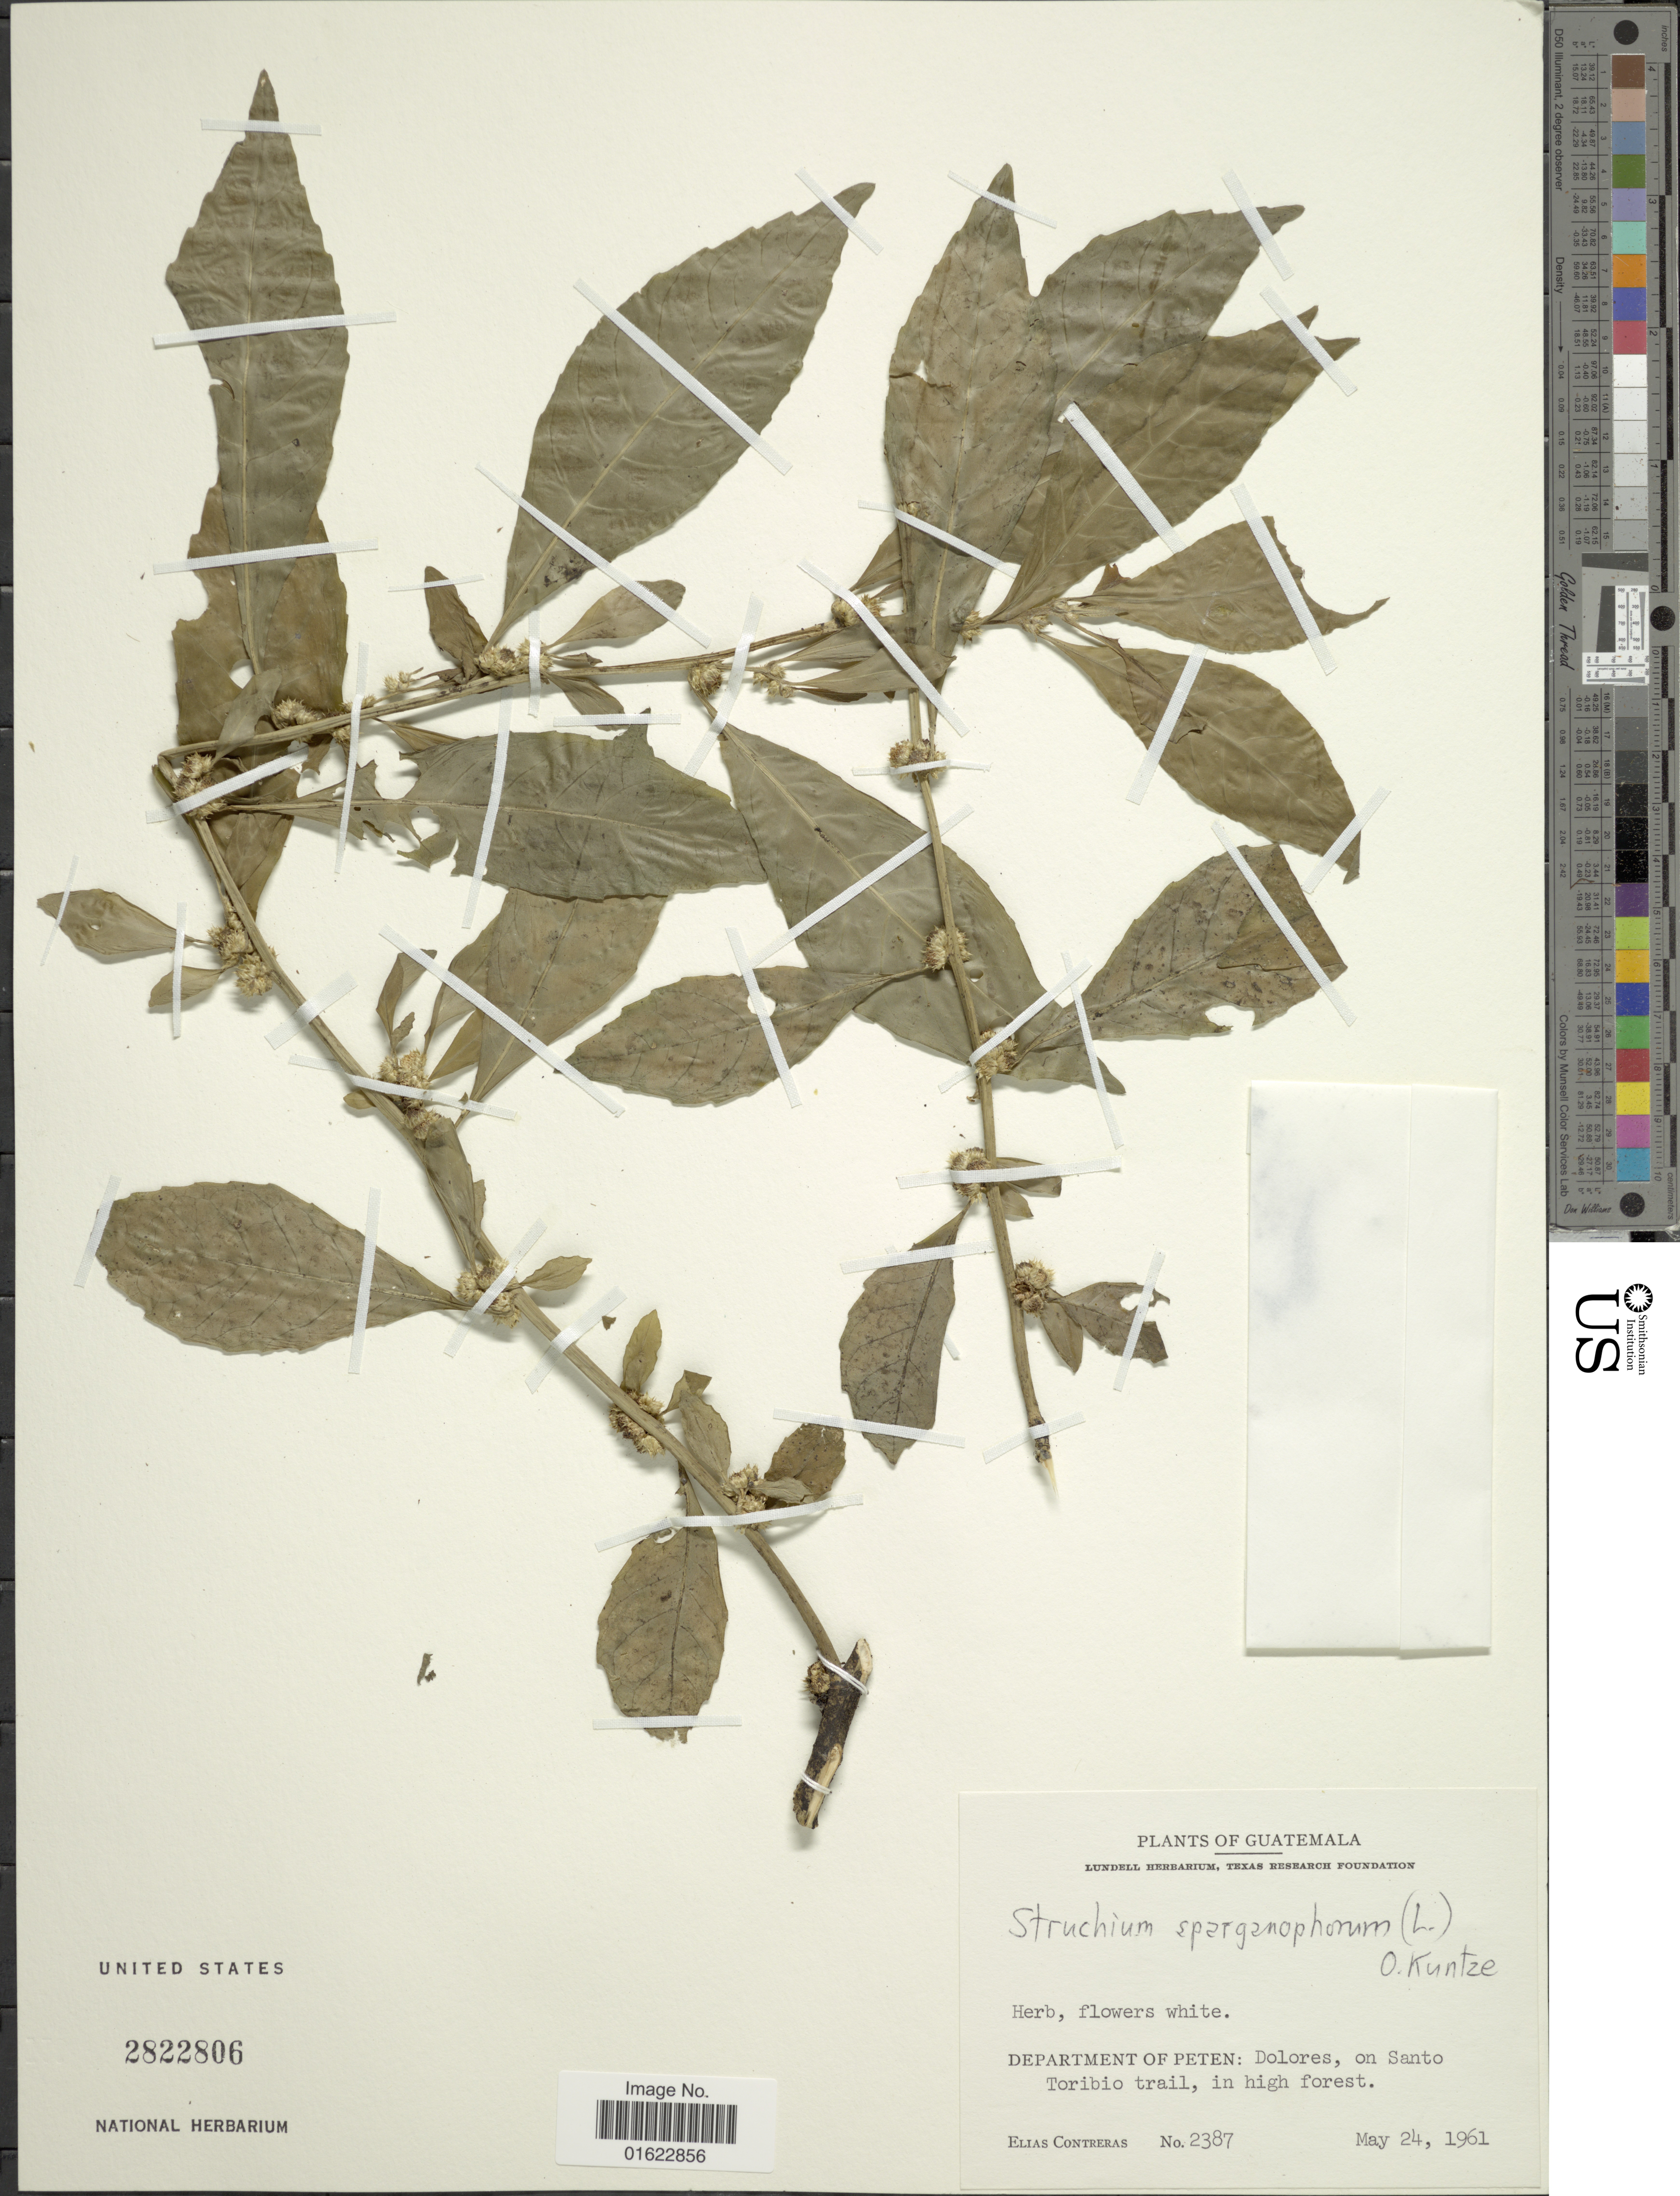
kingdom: Plantae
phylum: Tracheophyta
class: Magnoliopsida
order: Asterales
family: Asteraceae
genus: Struchium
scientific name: Struchium sparganophorum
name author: (L.) Kuntze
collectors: E. Contreras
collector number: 2387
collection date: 1961-05-24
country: Guatemala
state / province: El Petén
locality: Guatemala. Department of Peten: Dolores, on Santo Toribo trail.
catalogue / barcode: US 2822806